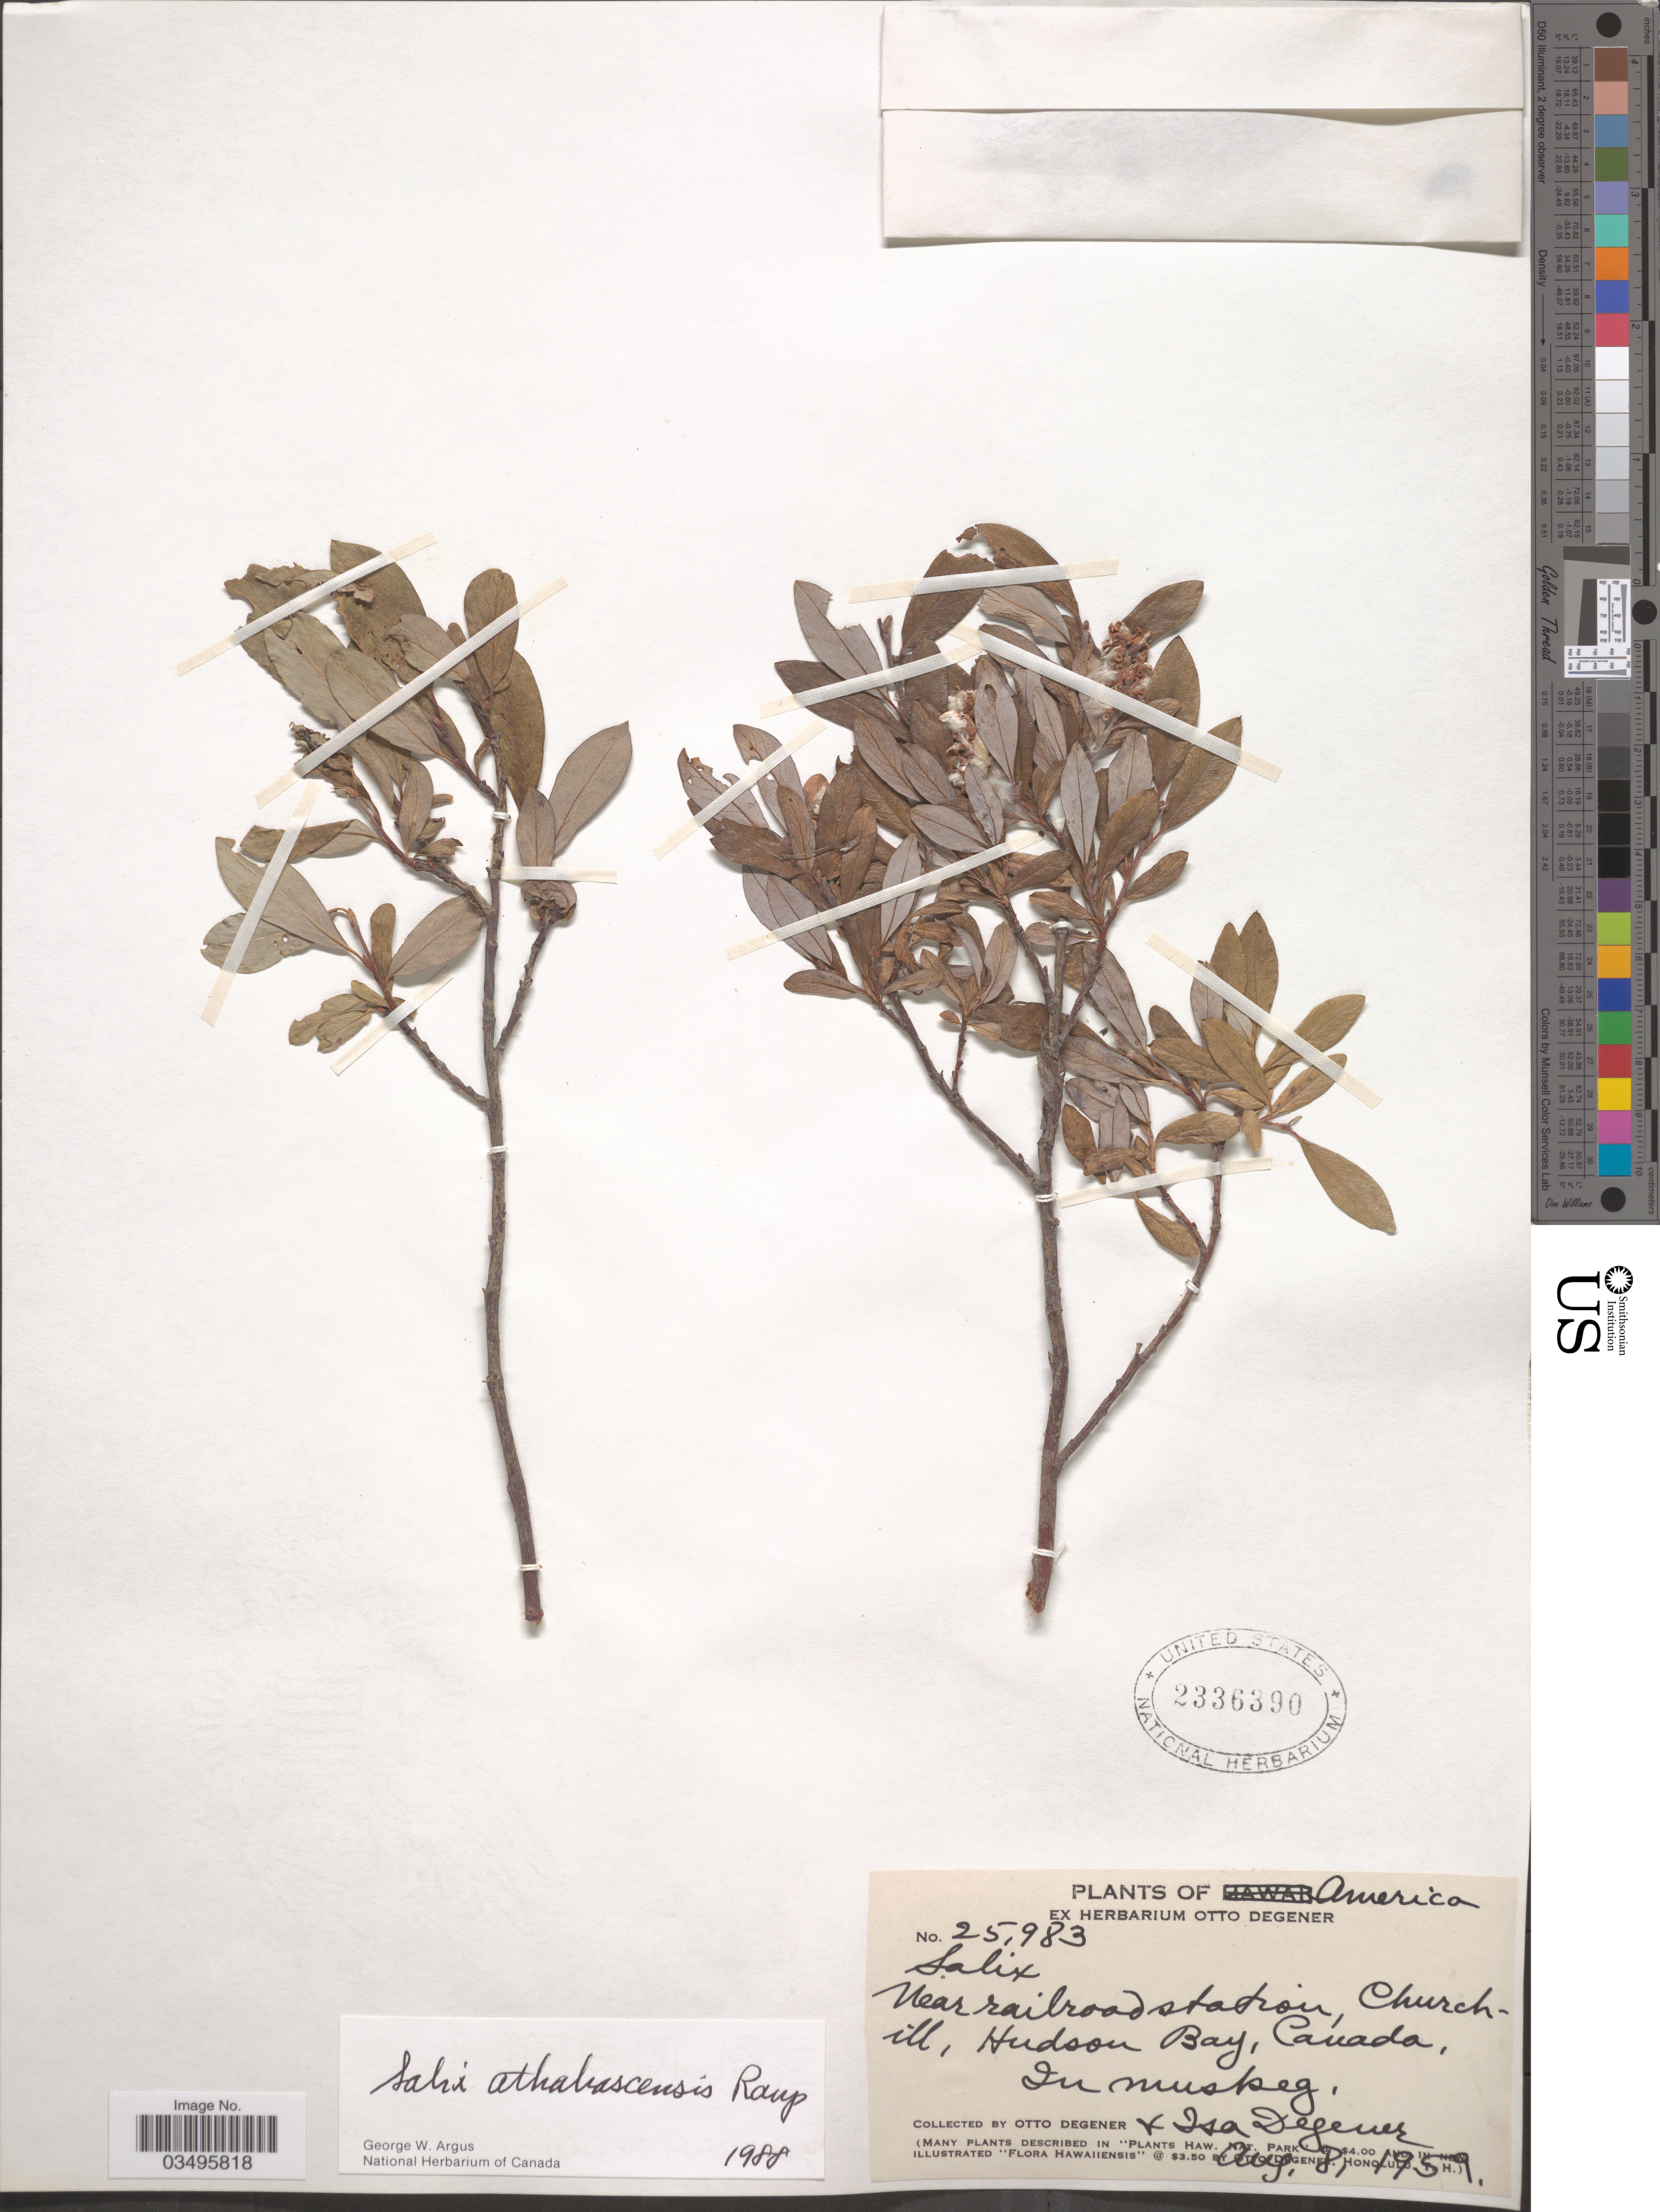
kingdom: Plantae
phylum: Tracheophyta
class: Magnoliopsida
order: Malpighiales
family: Salicaceae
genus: Salix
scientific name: Salix athabascensis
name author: Raup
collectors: O. Degener & I. Degener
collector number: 25983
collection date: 1959-08-08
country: Canada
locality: Near railroad station, Churchill, Hudson Bay. In muskeg.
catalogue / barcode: US 2336390